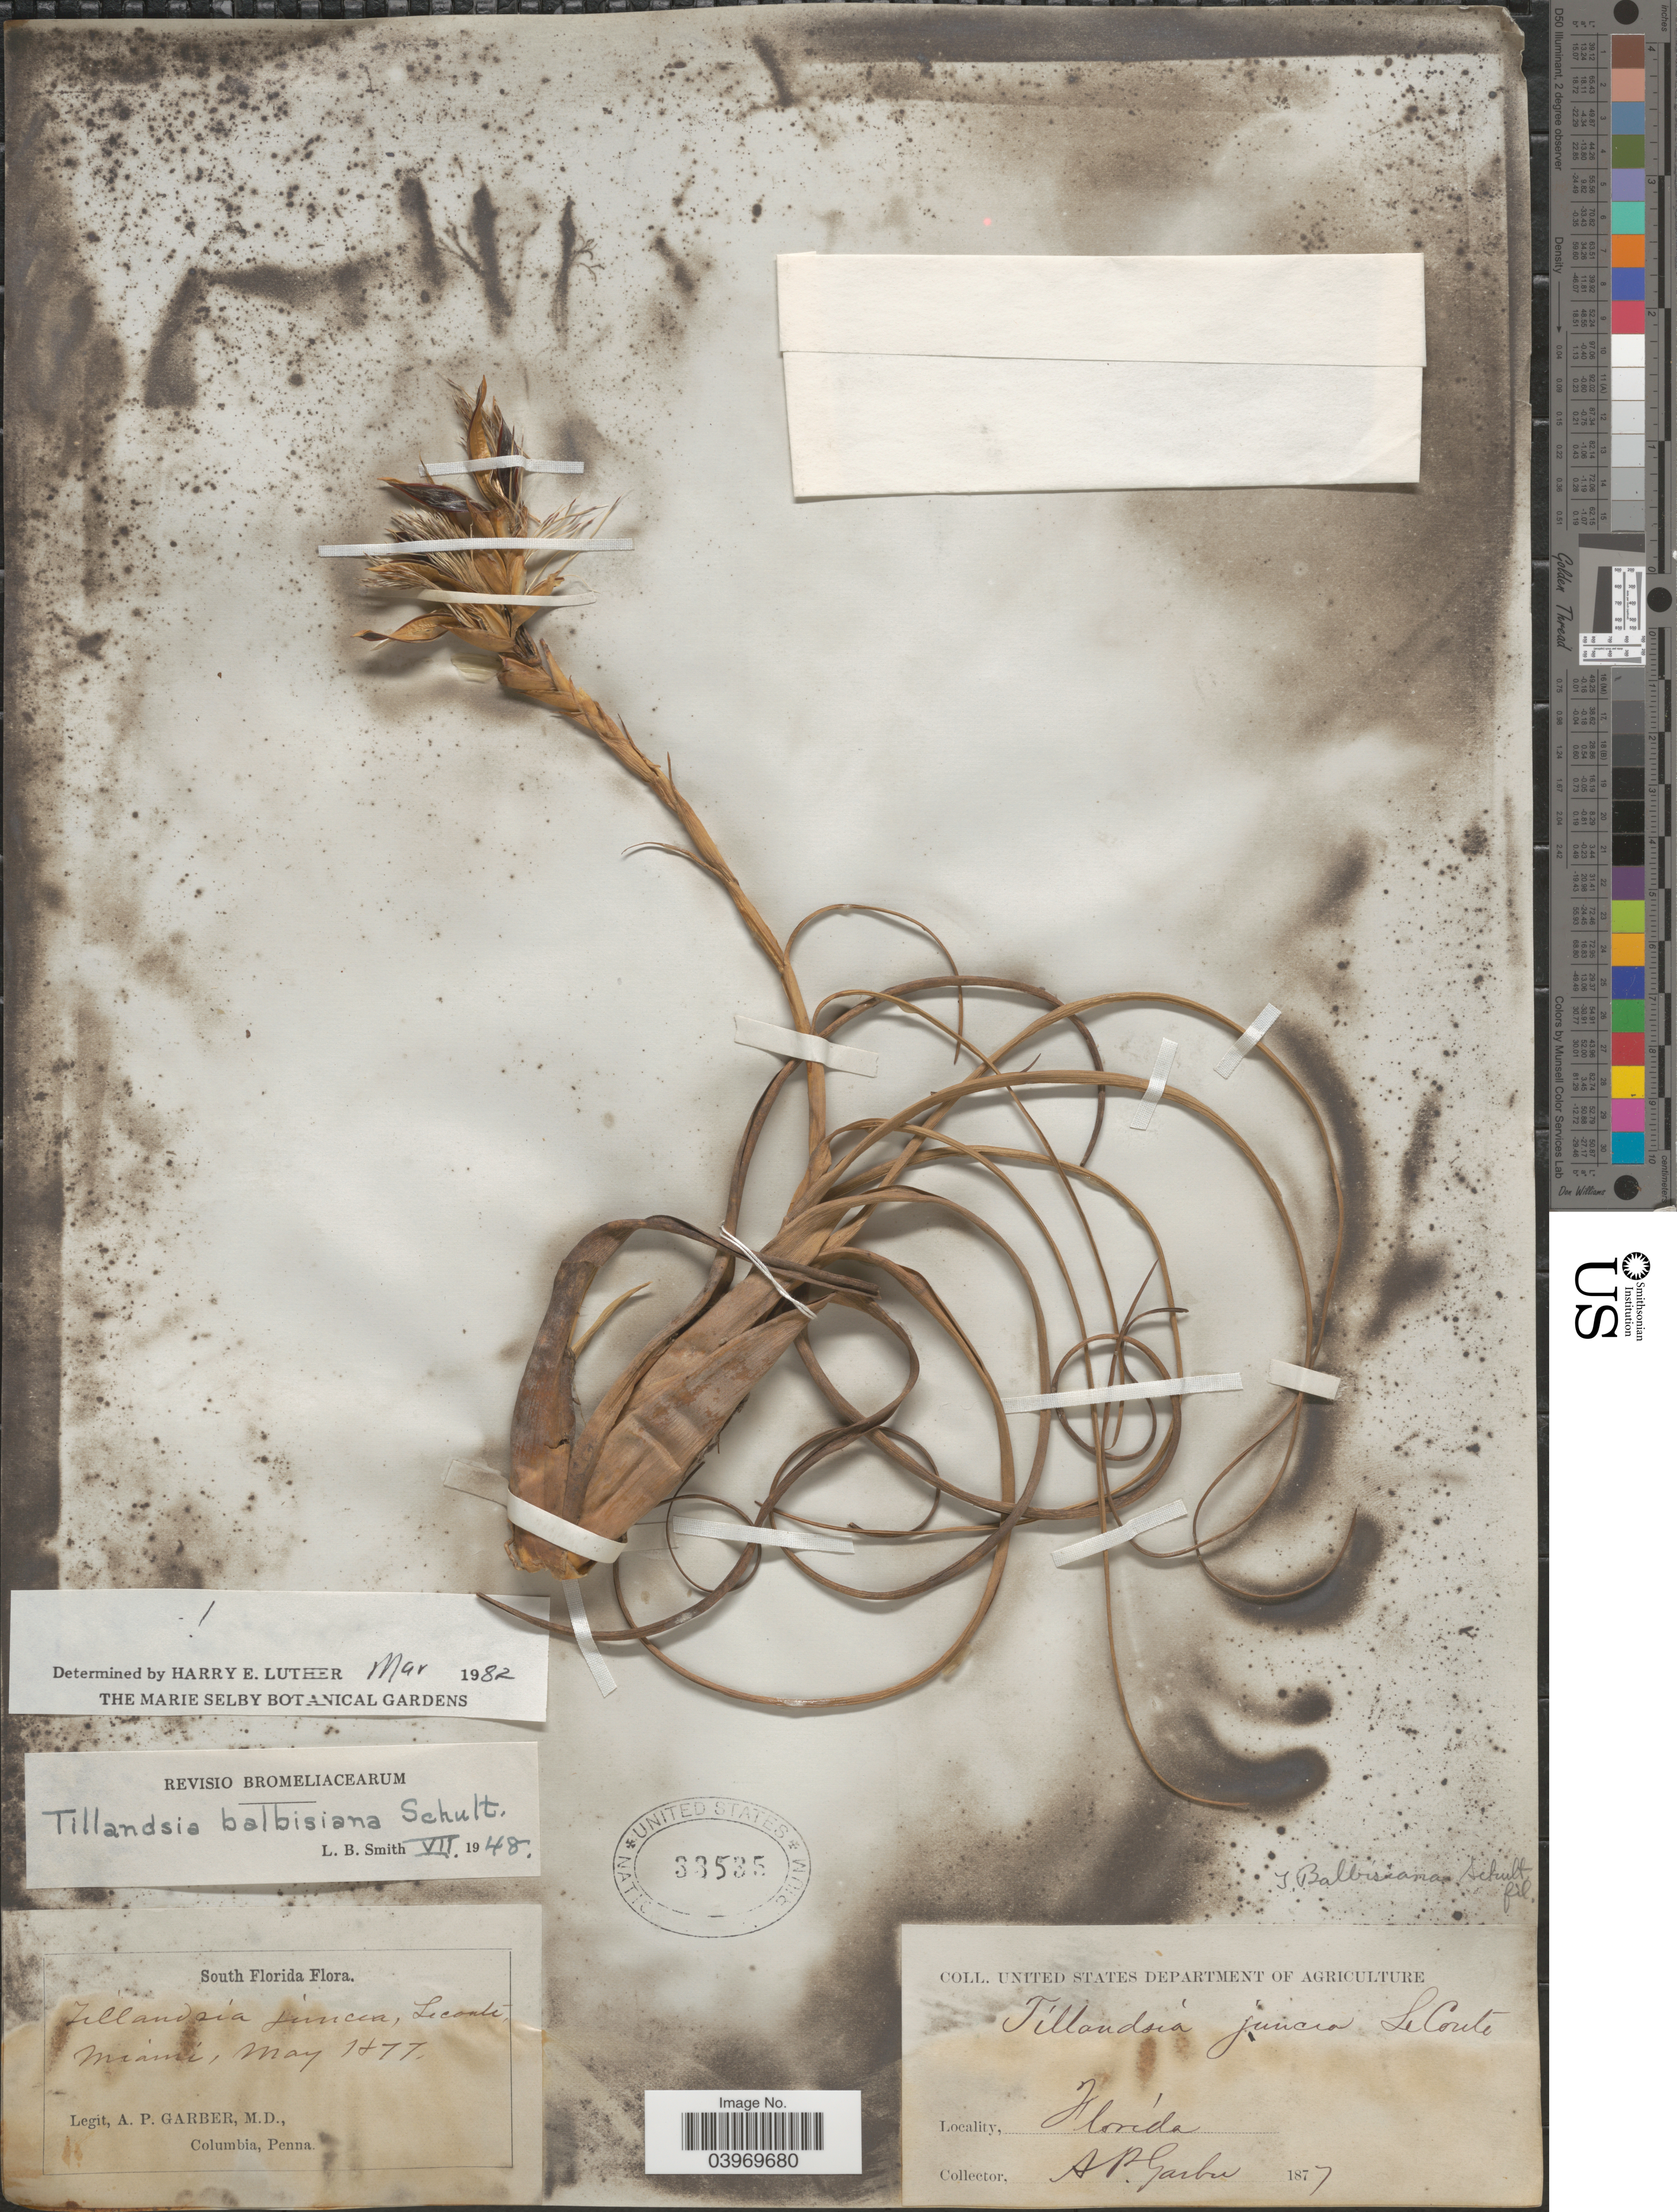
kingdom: Plantae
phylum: Tracheophyta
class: Liliopsida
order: Poales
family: Bromeliaceae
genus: Tillandsia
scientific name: Tillandsia balbisiana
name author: Schult. f.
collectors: A. P. Garber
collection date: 1877-05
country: United States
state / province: Florida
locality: South Florida. Miami.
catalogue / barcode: US 33535